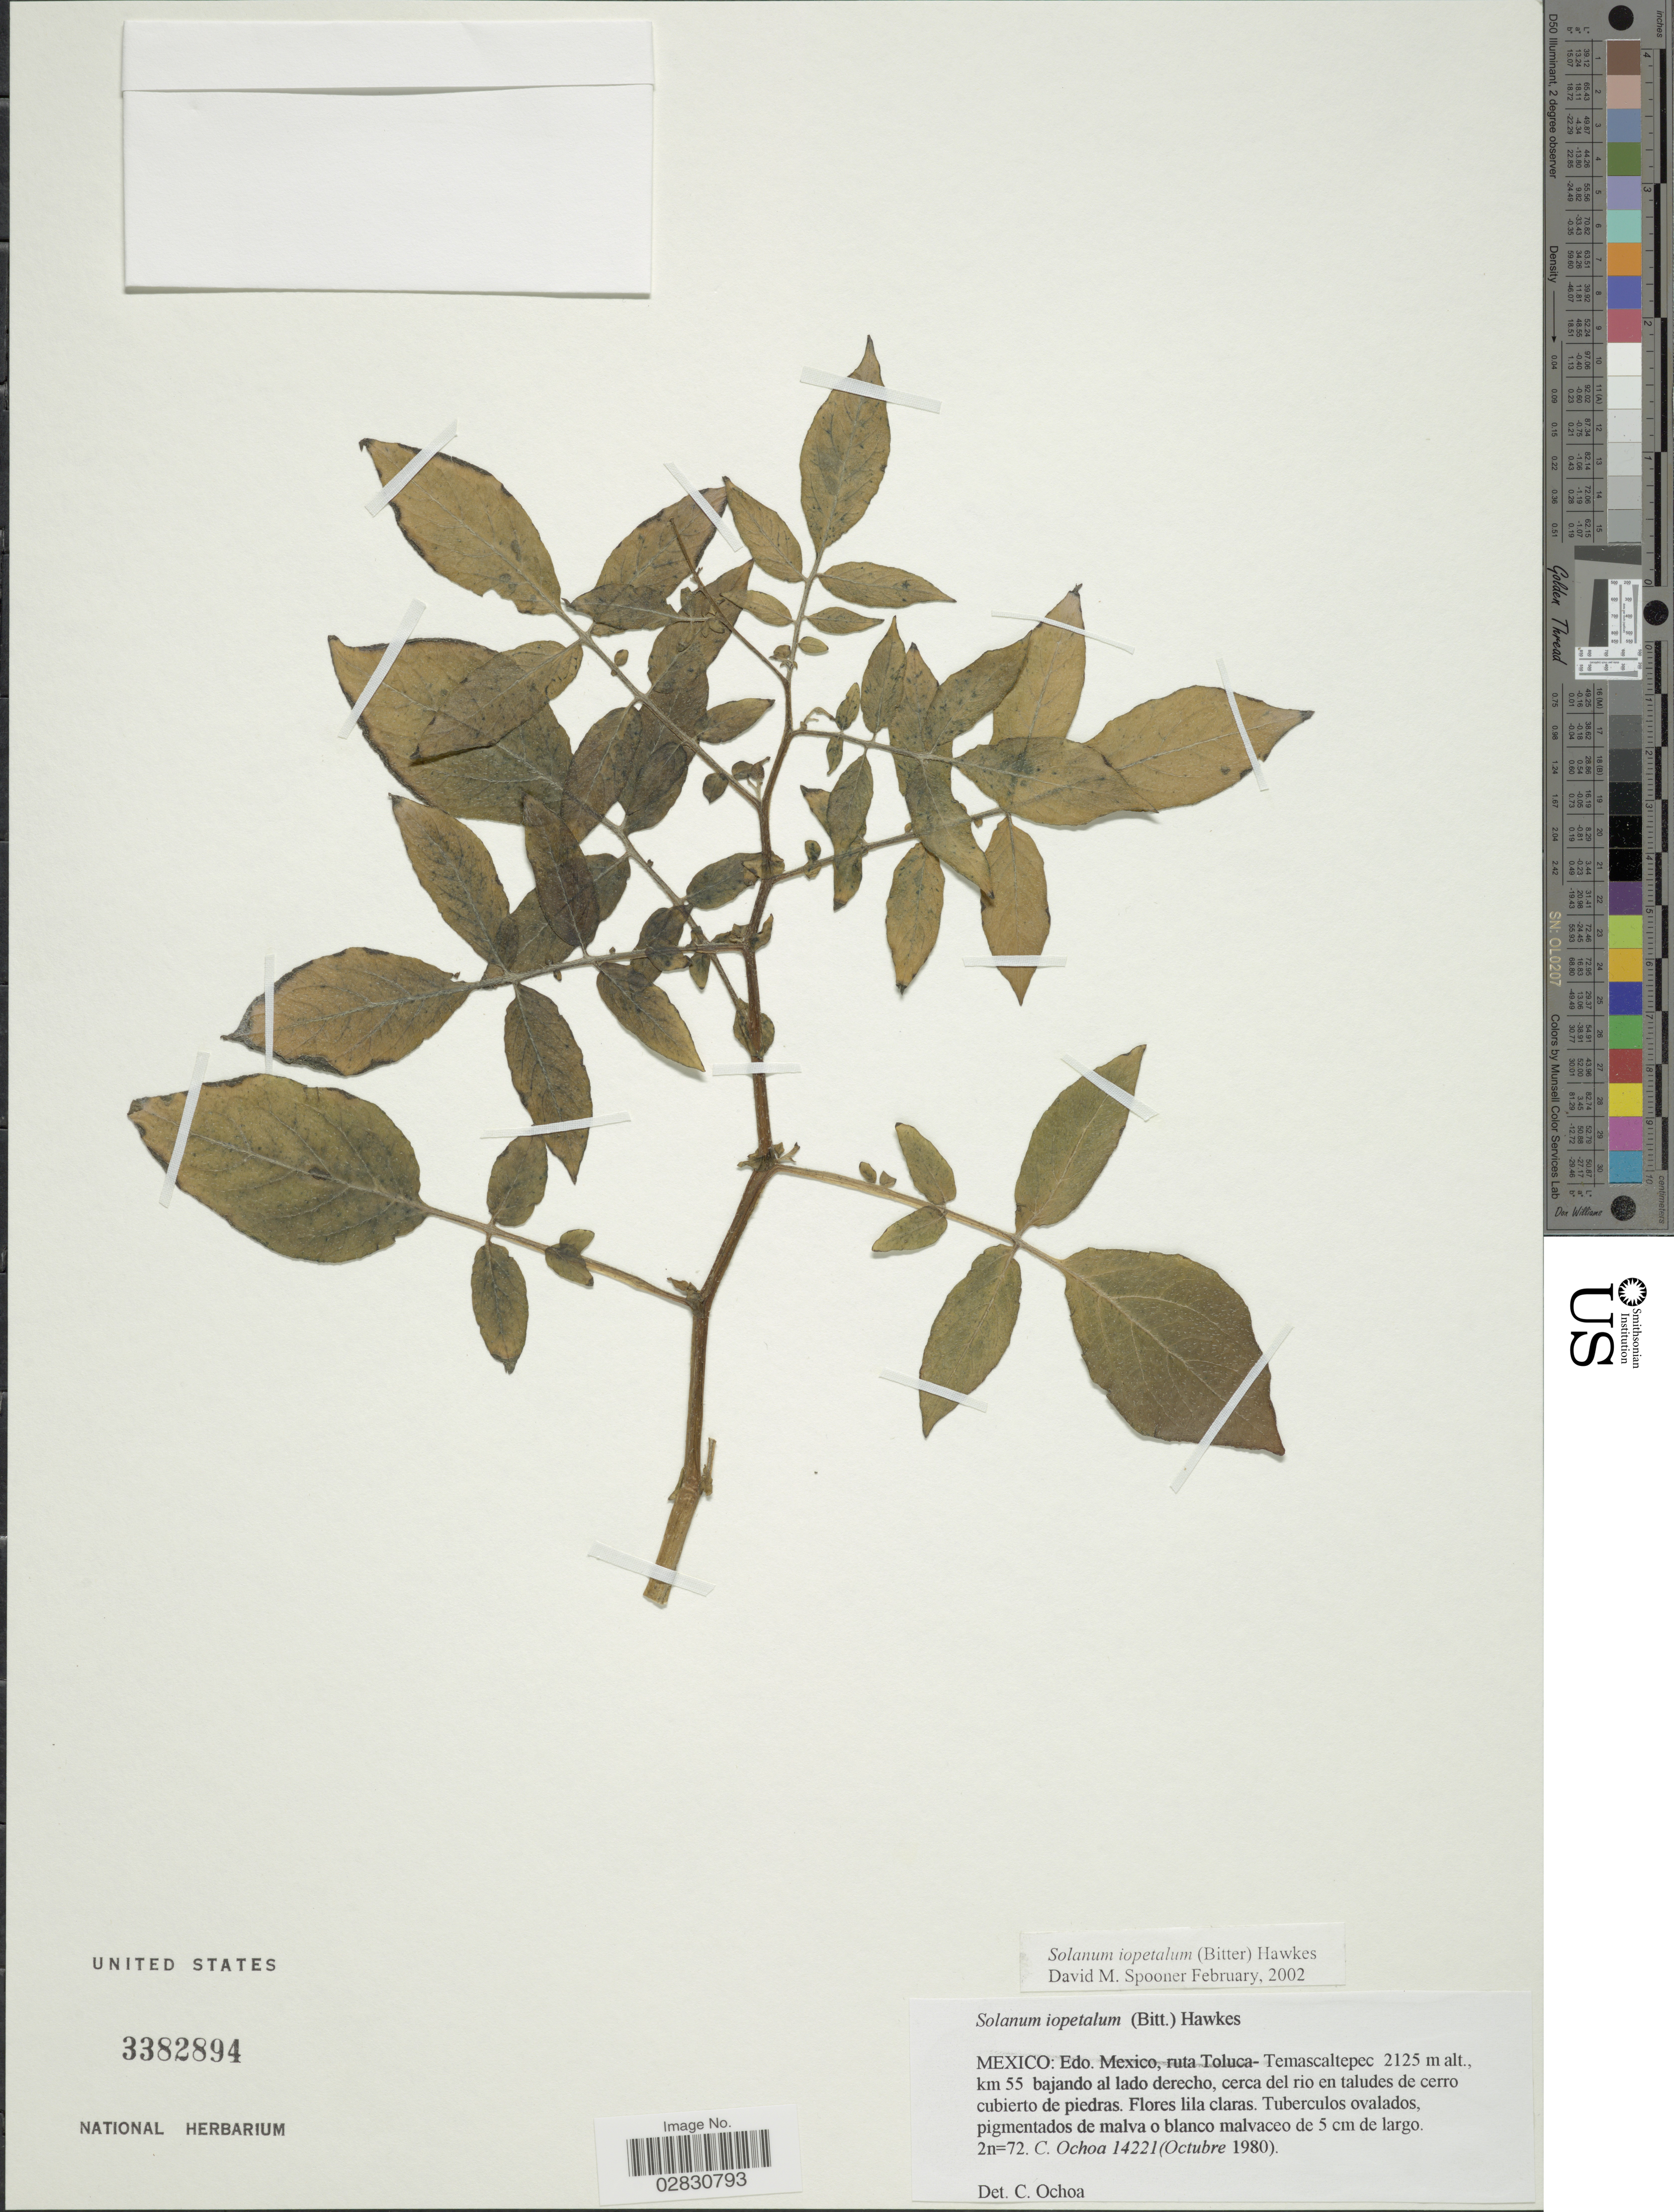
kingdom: Plantae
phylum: Tracheophyta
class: Magnoliopsida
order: Solanales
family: Solanaceae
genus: Solanum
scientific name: Solanum iopetalum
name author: (Bitter) Hawkes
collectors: C. Ochoa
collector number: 14221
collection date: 1980-10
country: Mexico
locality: Temascaltepec, km 55 bajando al lado derecho, cerca del rio en taludes de cerro cubierto de piedras.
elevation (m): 2125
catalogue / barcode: US 3382894